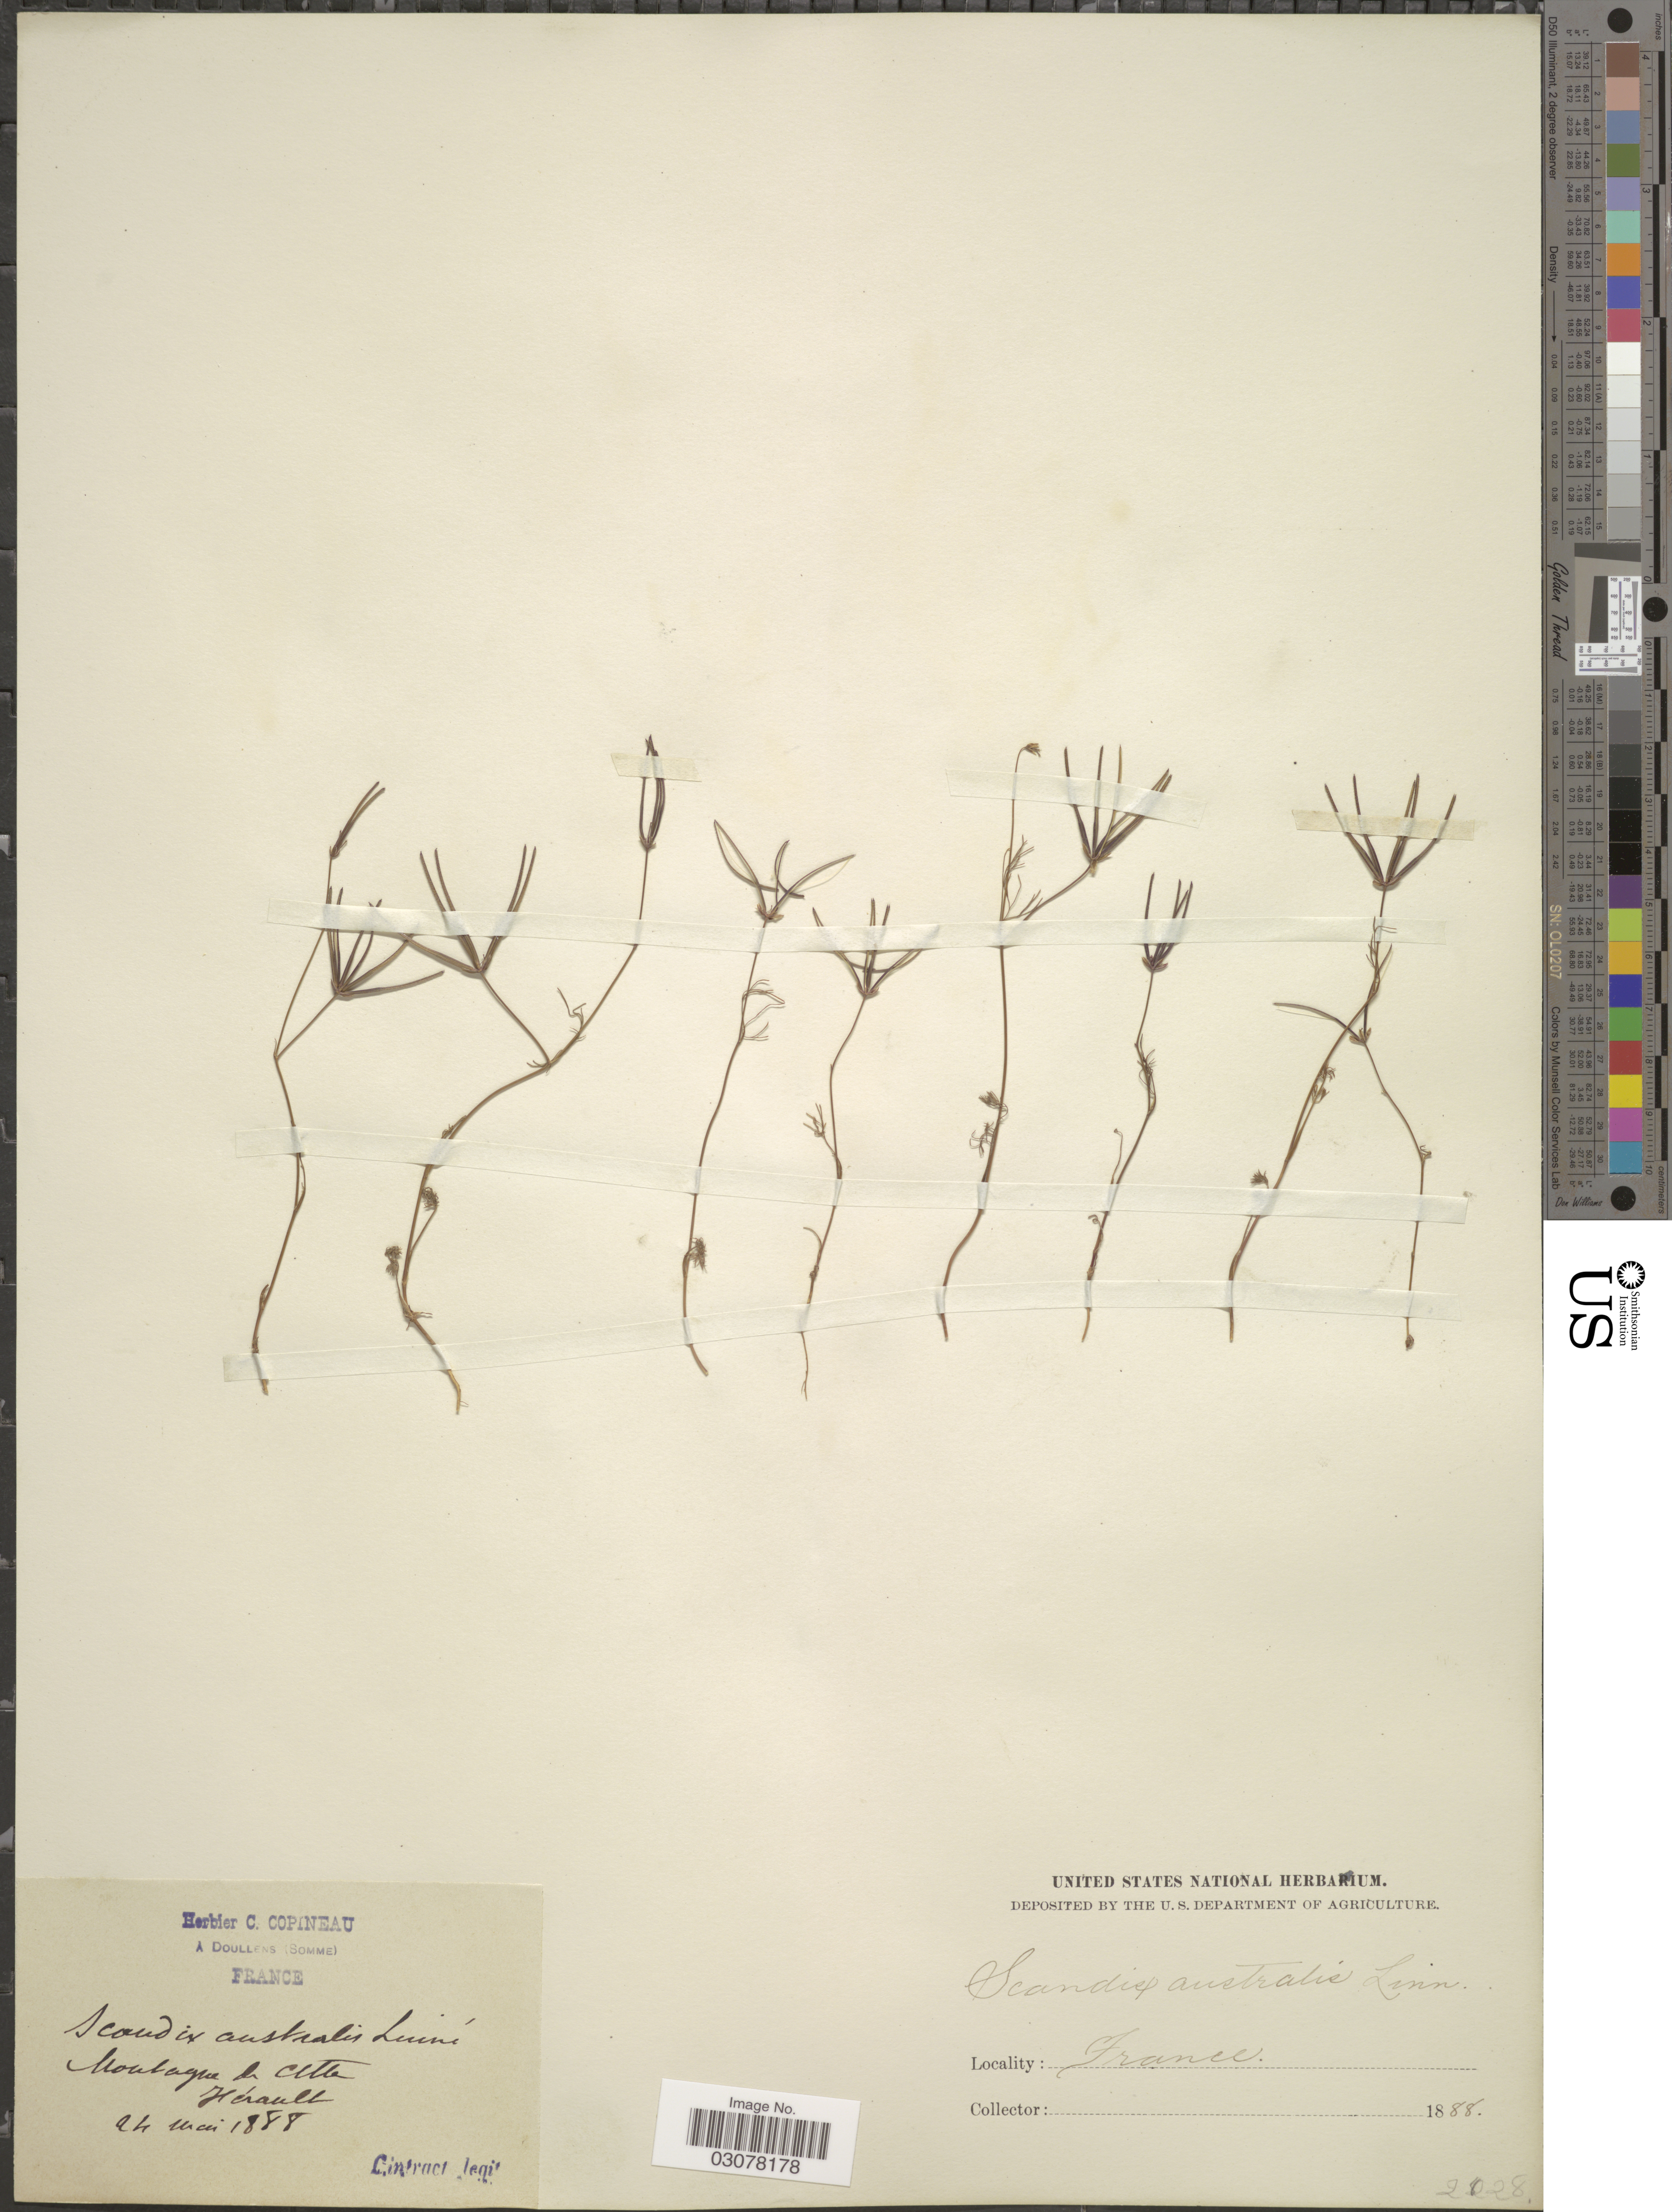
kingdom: Plantae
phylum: Tracheophyta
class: Magnoliopsida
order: Apiales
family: Apiaceae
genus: Scandix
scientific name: Scandix australis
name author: L.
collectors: Cintract, --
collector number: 2028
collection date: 1888-05-24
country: France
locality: Montagne de Alta Hérault.